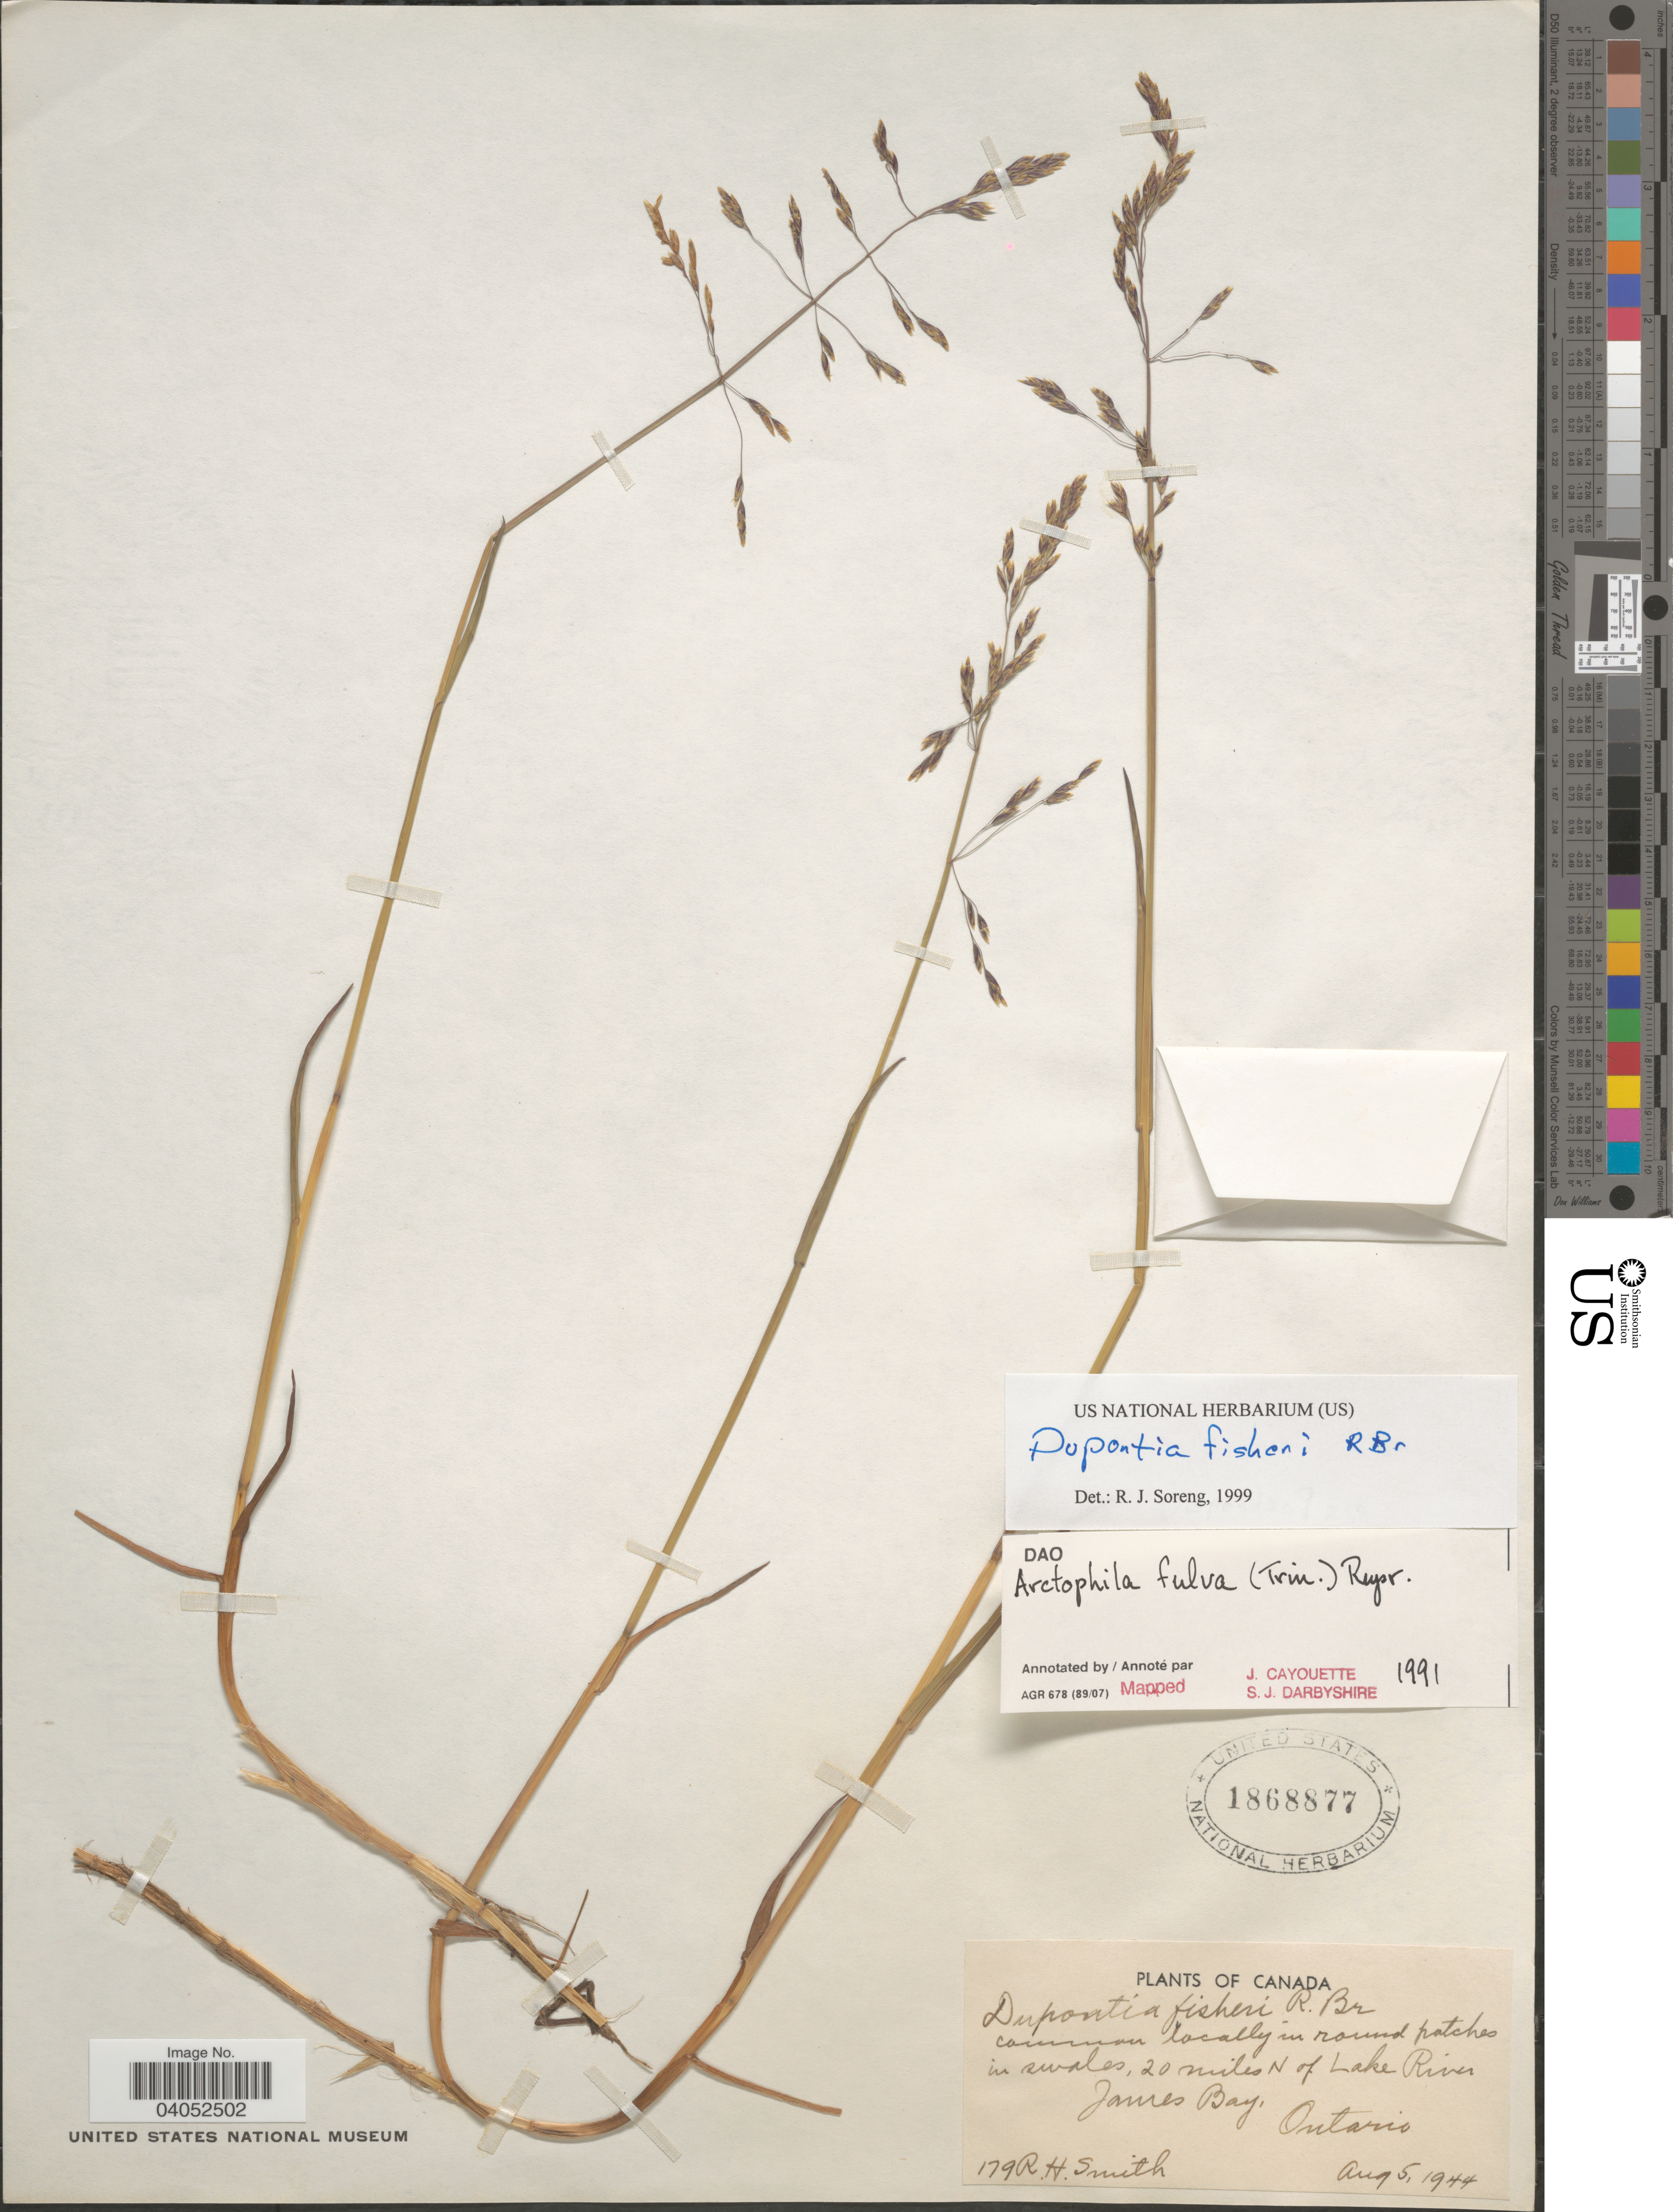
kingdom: Plantae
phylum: Tracheophyta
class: Liliopsida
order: Poales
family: Poaceae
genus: Dupontia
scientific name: Dupontia micrantha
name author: Holm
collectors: R. H. Smith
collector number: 179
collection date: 1944-08-05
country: Canada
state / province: Ontario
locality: Locally in round patches in swales, 20 miles N of Lake River James Bay.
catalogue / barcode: US 1868877